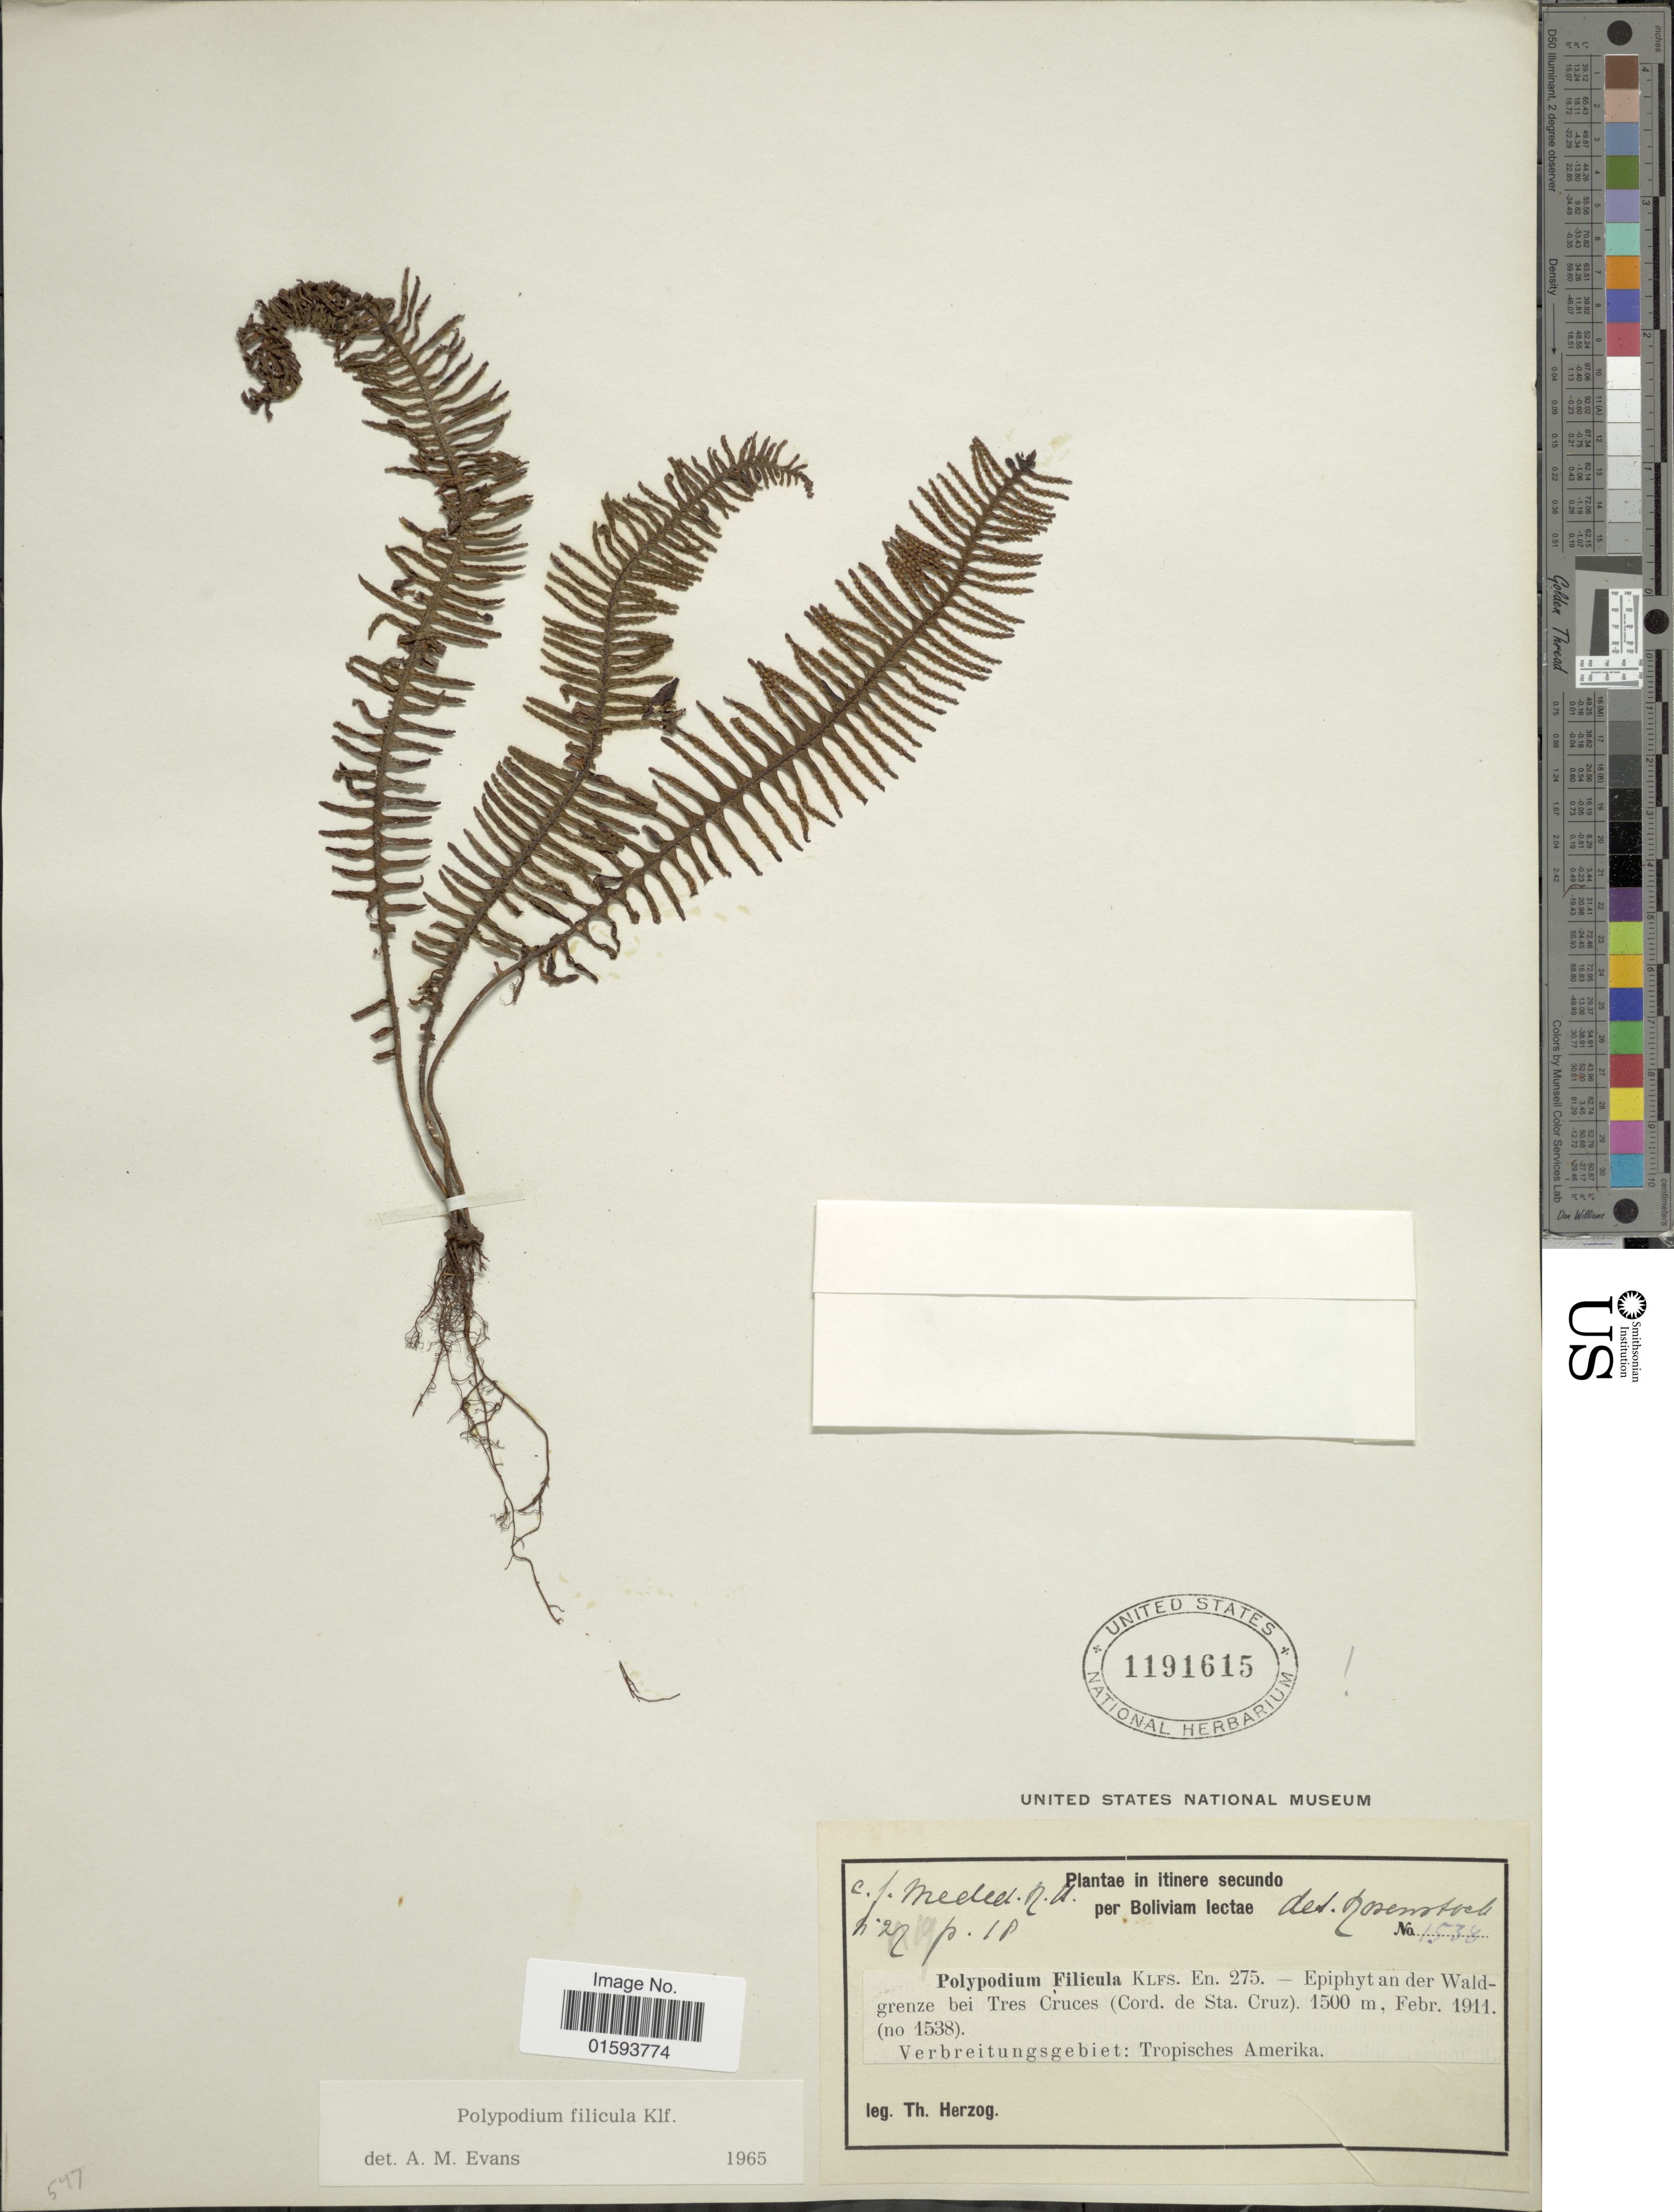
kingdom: Plantae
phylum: Tracheophyta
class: Polypodiopsida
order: Polypodiales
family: Polypodiaceae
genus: Pecluma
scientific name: Pecluma filicula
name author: (Kaulf.) M.G. Price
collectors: T. K. J. Herzog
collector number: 1538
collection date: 1911-02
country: Bolivia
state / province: Santa Cruz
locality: Grenze bei Tres Cruces ( Cord. De Sta. Cruz)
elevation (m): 1500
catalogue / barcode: US 1191615